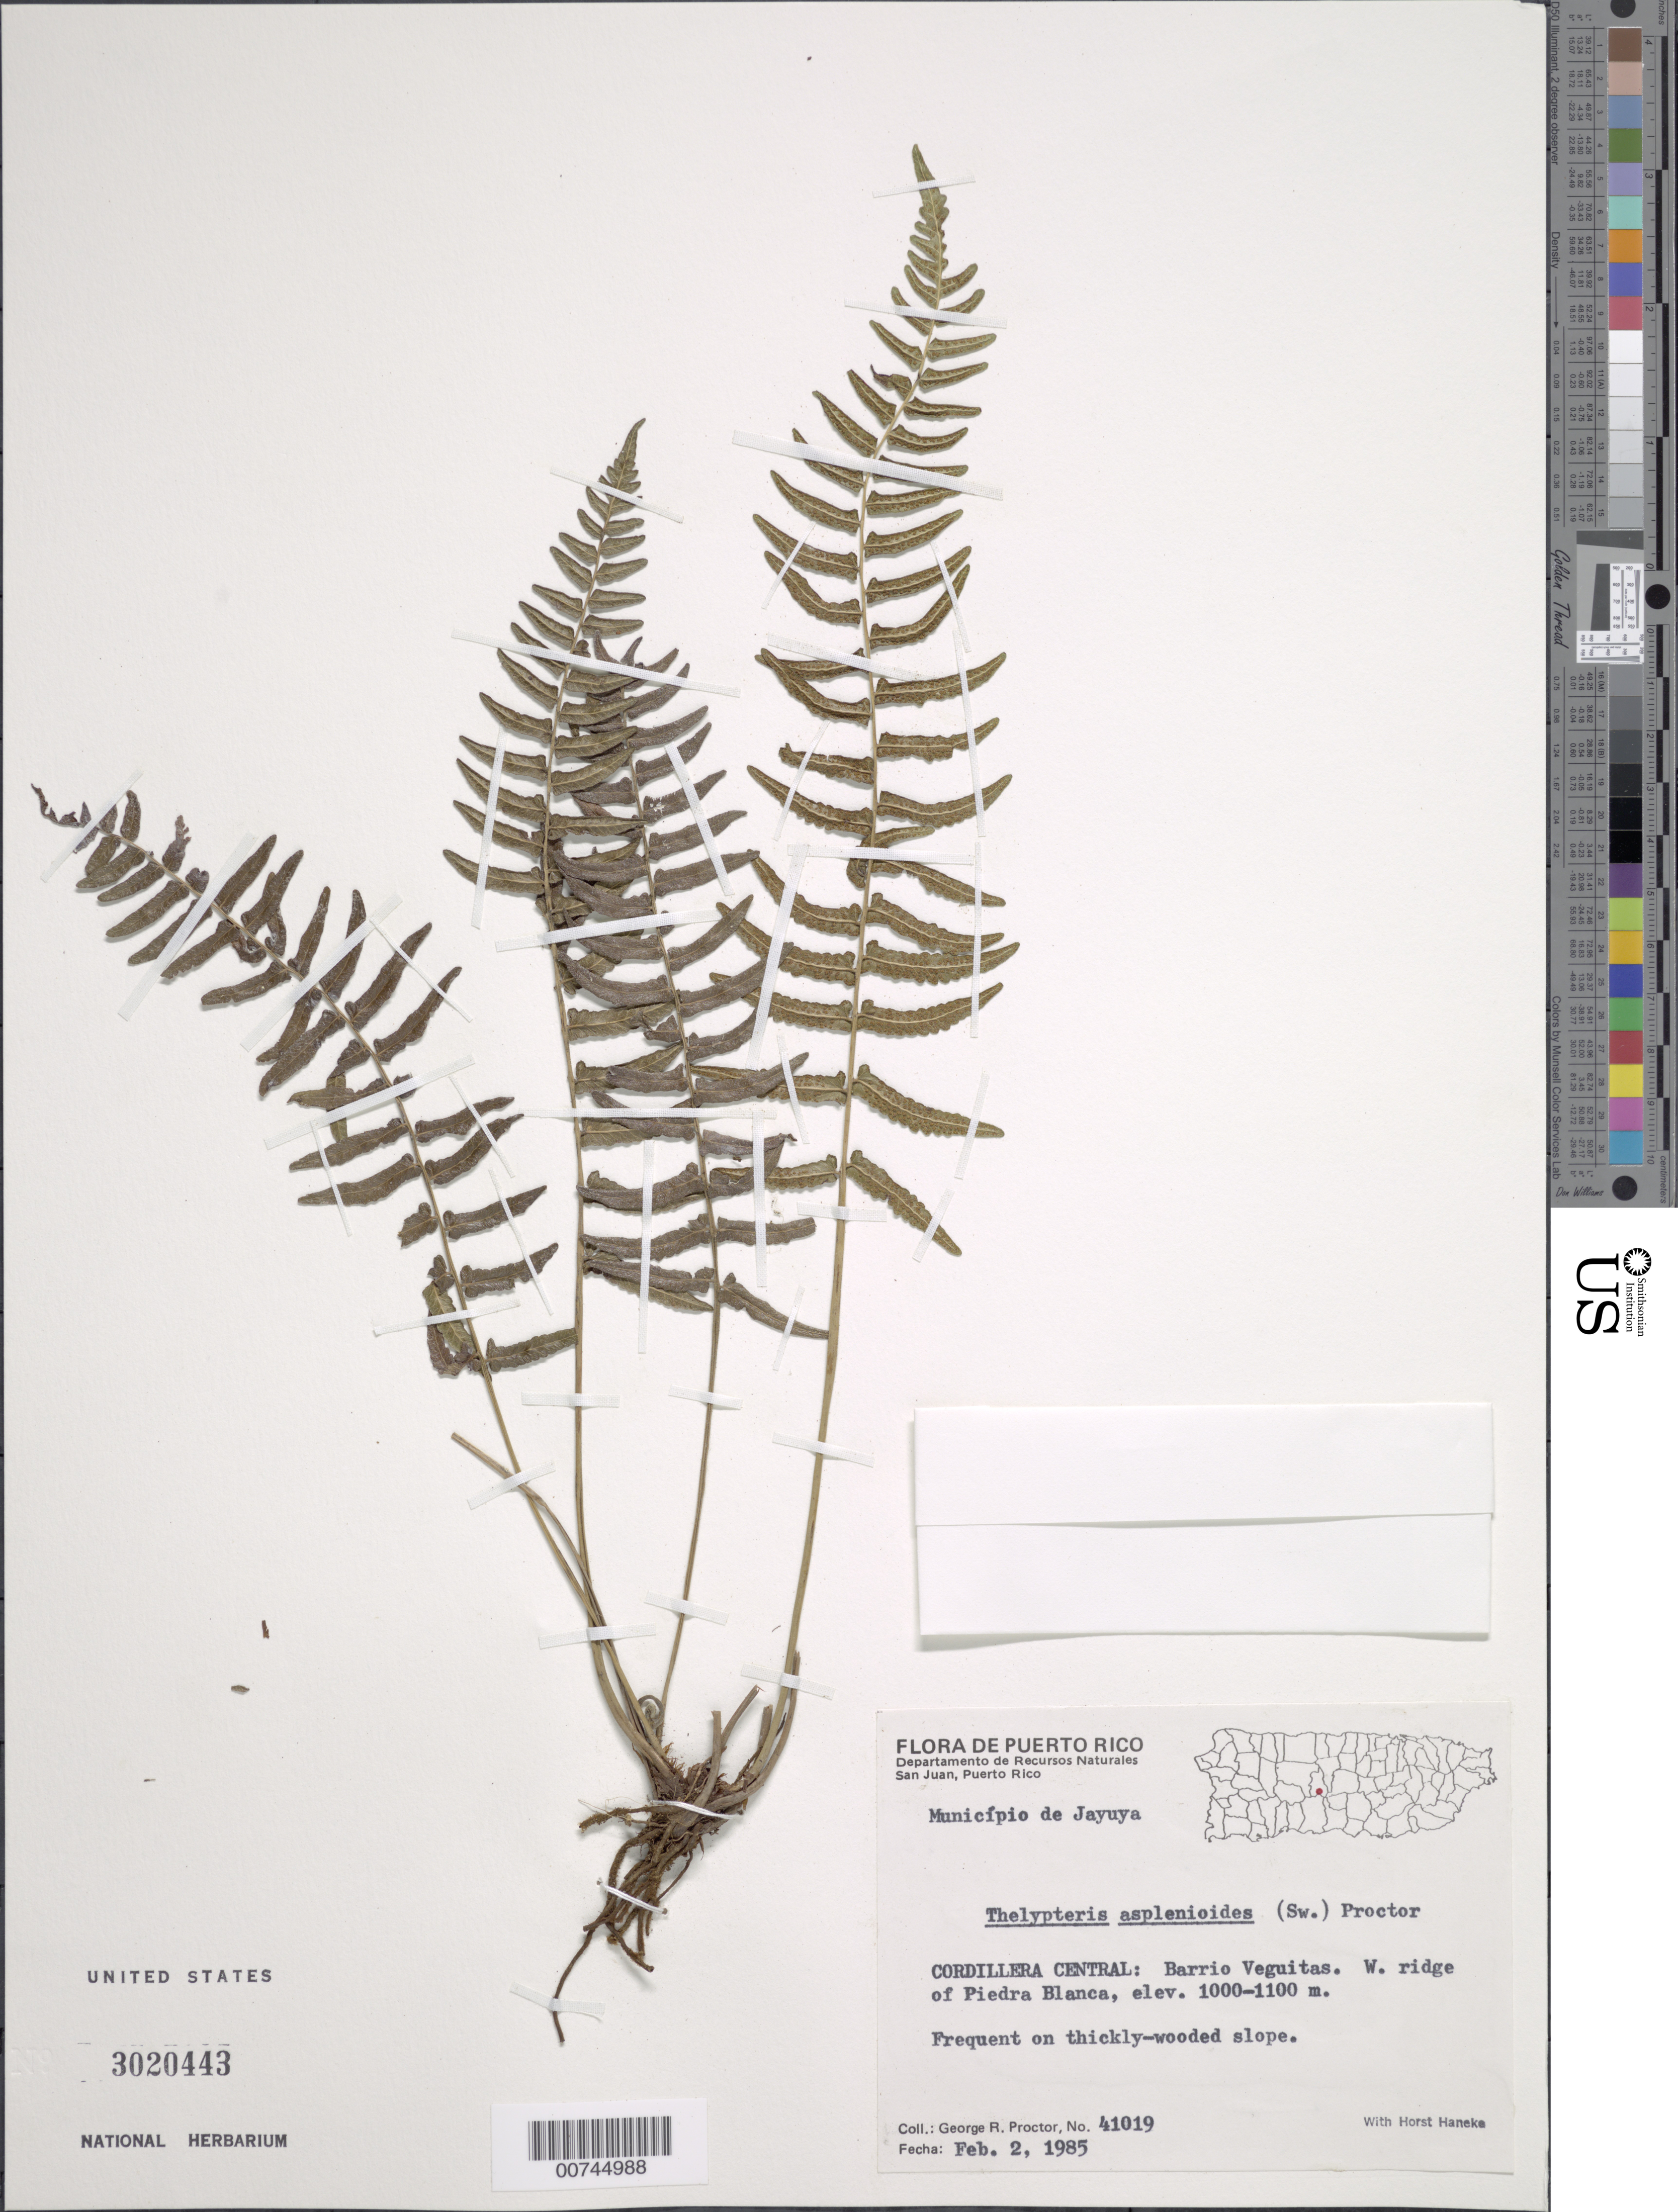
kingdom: Plantae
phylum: Tracheophyta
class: Polypodiopsida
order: Polypodiales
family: Thelypteridaceae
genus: Goniopteris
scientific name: Goniopteris retroflexa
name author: (L.) Pic. Serm.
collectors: G. R. Proctor & H. Haneke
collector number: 41019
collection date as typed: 02 Feb 1985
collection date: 1985-02-02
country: Puerto Rico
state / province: Jayuya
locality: Cordillera Central: Barrio Veguitas. W ridge of Piedra Blanca. Municipio de Jayuya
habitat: Frequent on thickly-wooded slope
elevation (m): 1000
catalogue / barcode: US 3020443